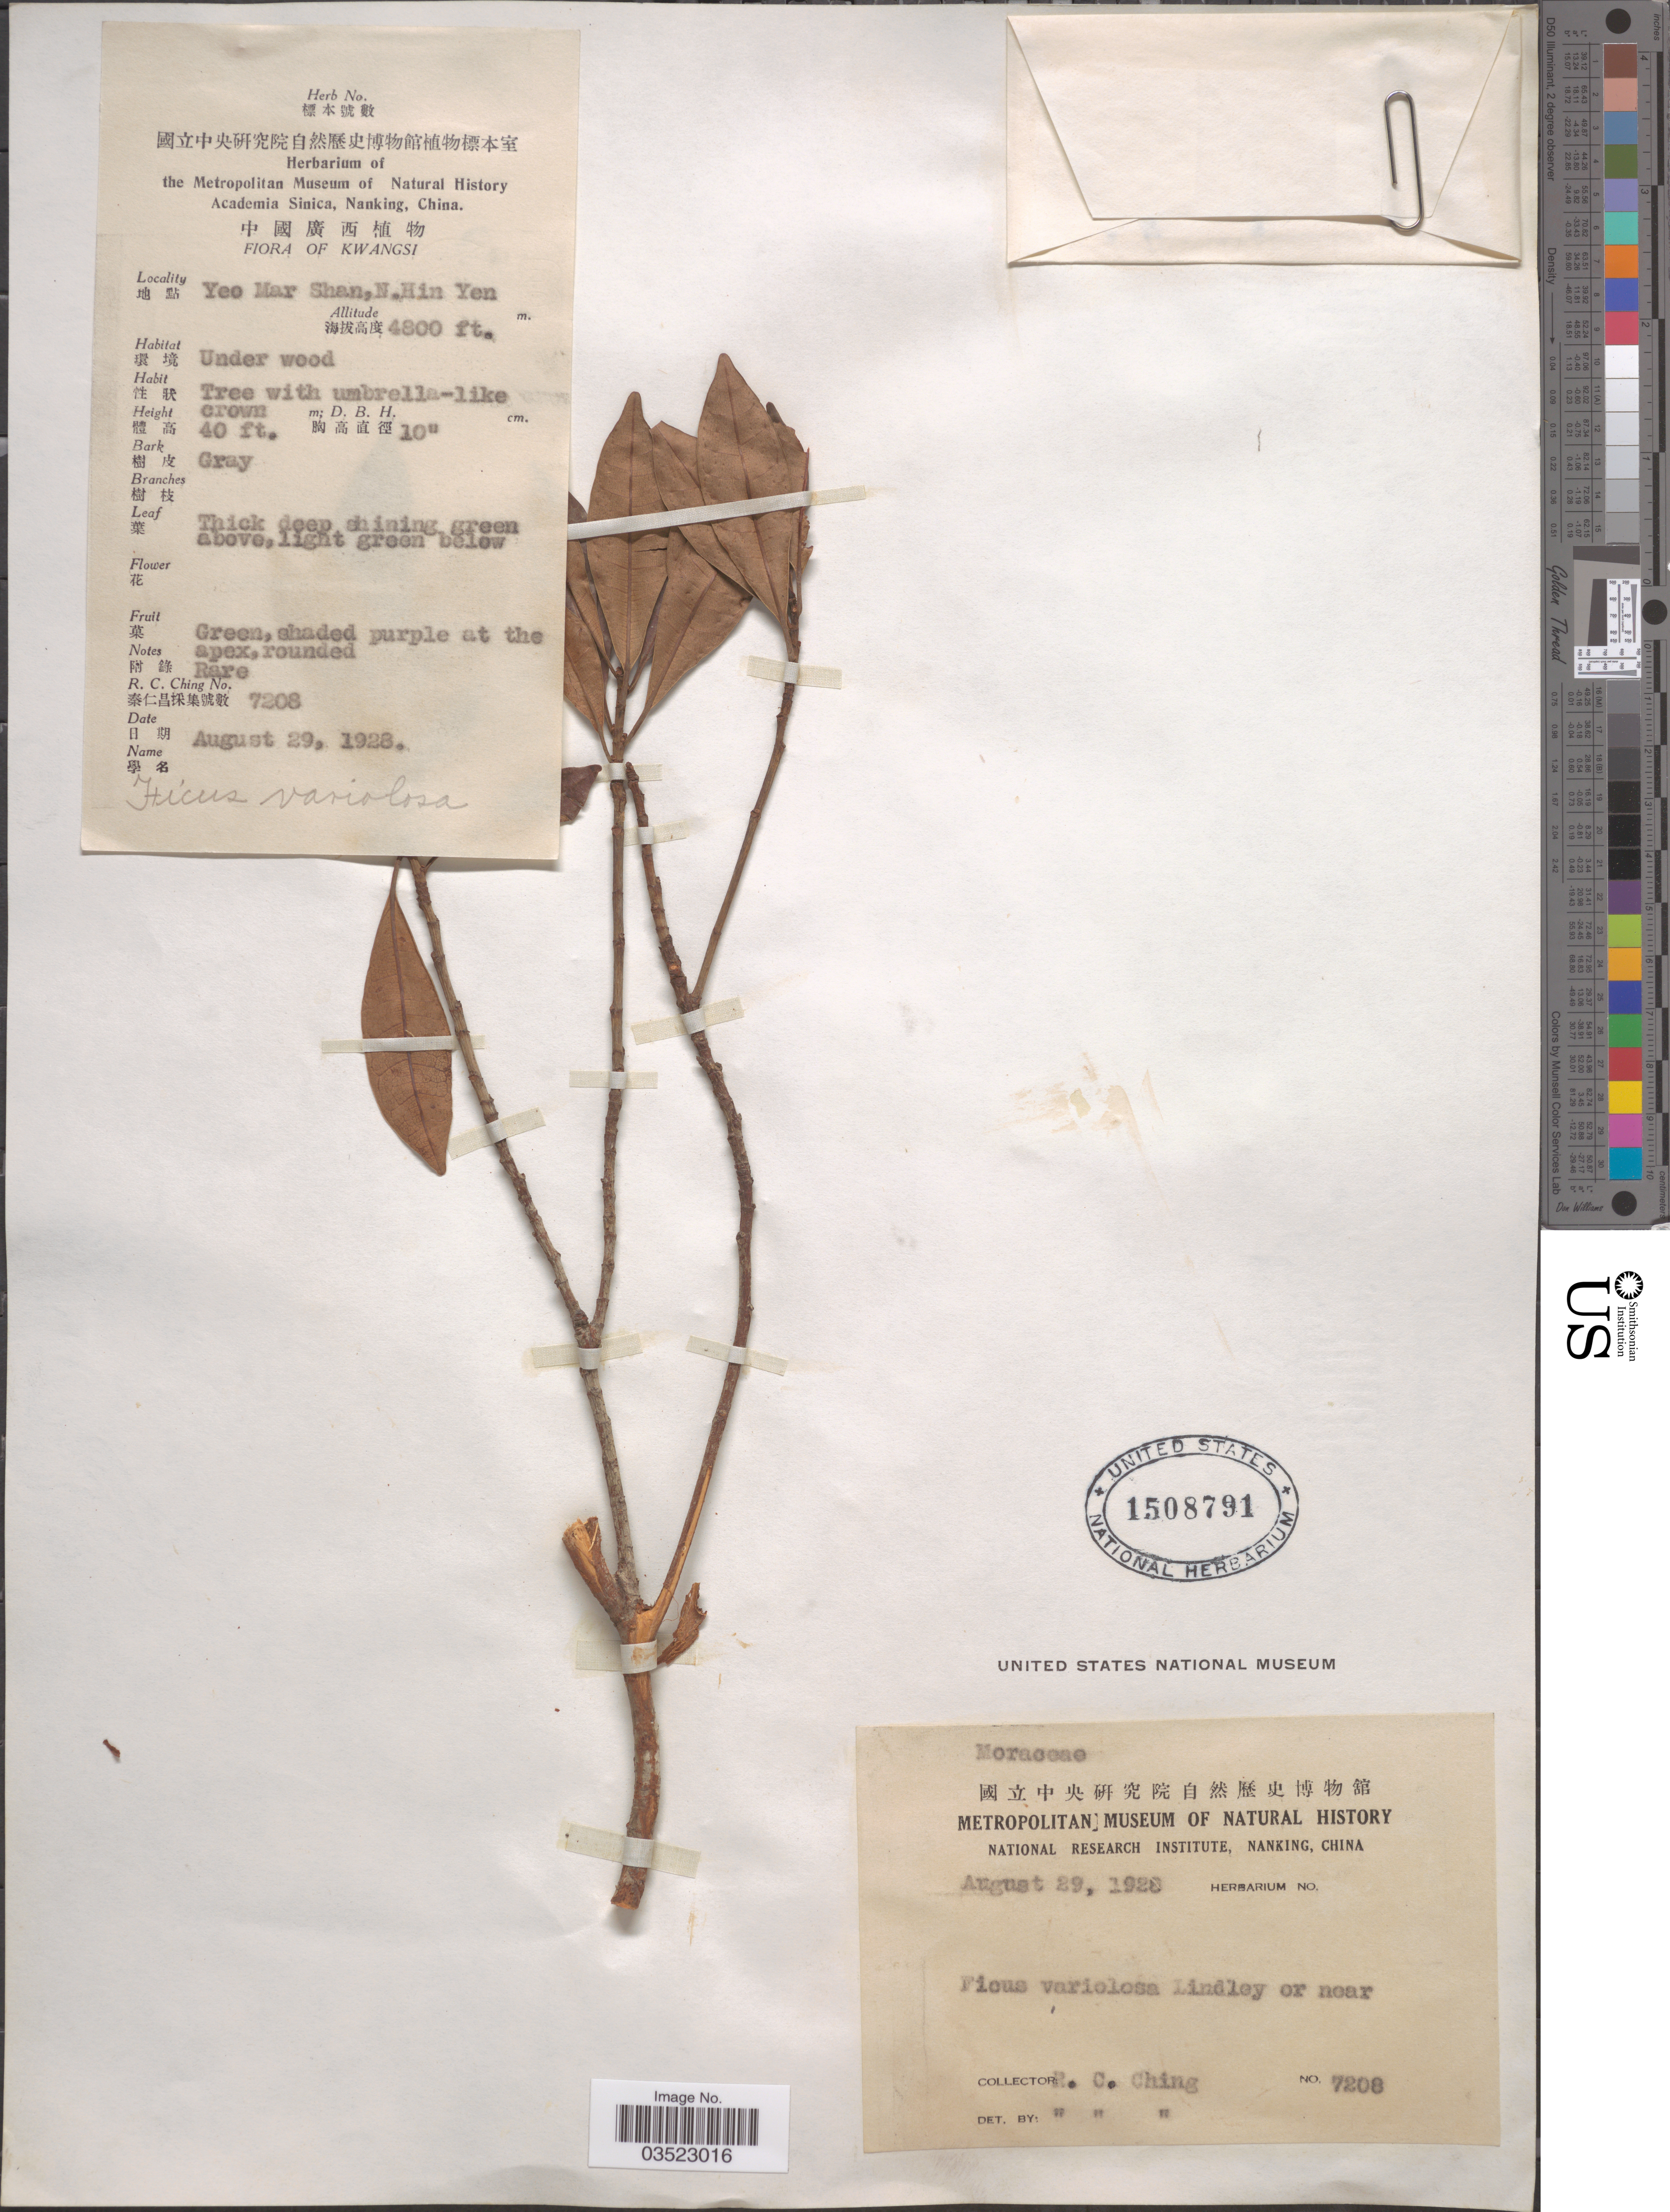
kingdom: Plantae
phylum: Tracheophyta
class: Magnoliopsida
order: Rosales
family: Moraceae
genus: Ficus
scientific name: Ficus variolosa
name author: Lindl. ex Benth.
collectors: R. C. Ching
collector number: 7208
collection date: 1928-08-29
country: China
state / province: Guangxi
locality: Kwangsi. Yeo Mar Shan, N. Hin Yen.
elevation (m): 1463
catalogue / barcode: US 1508791